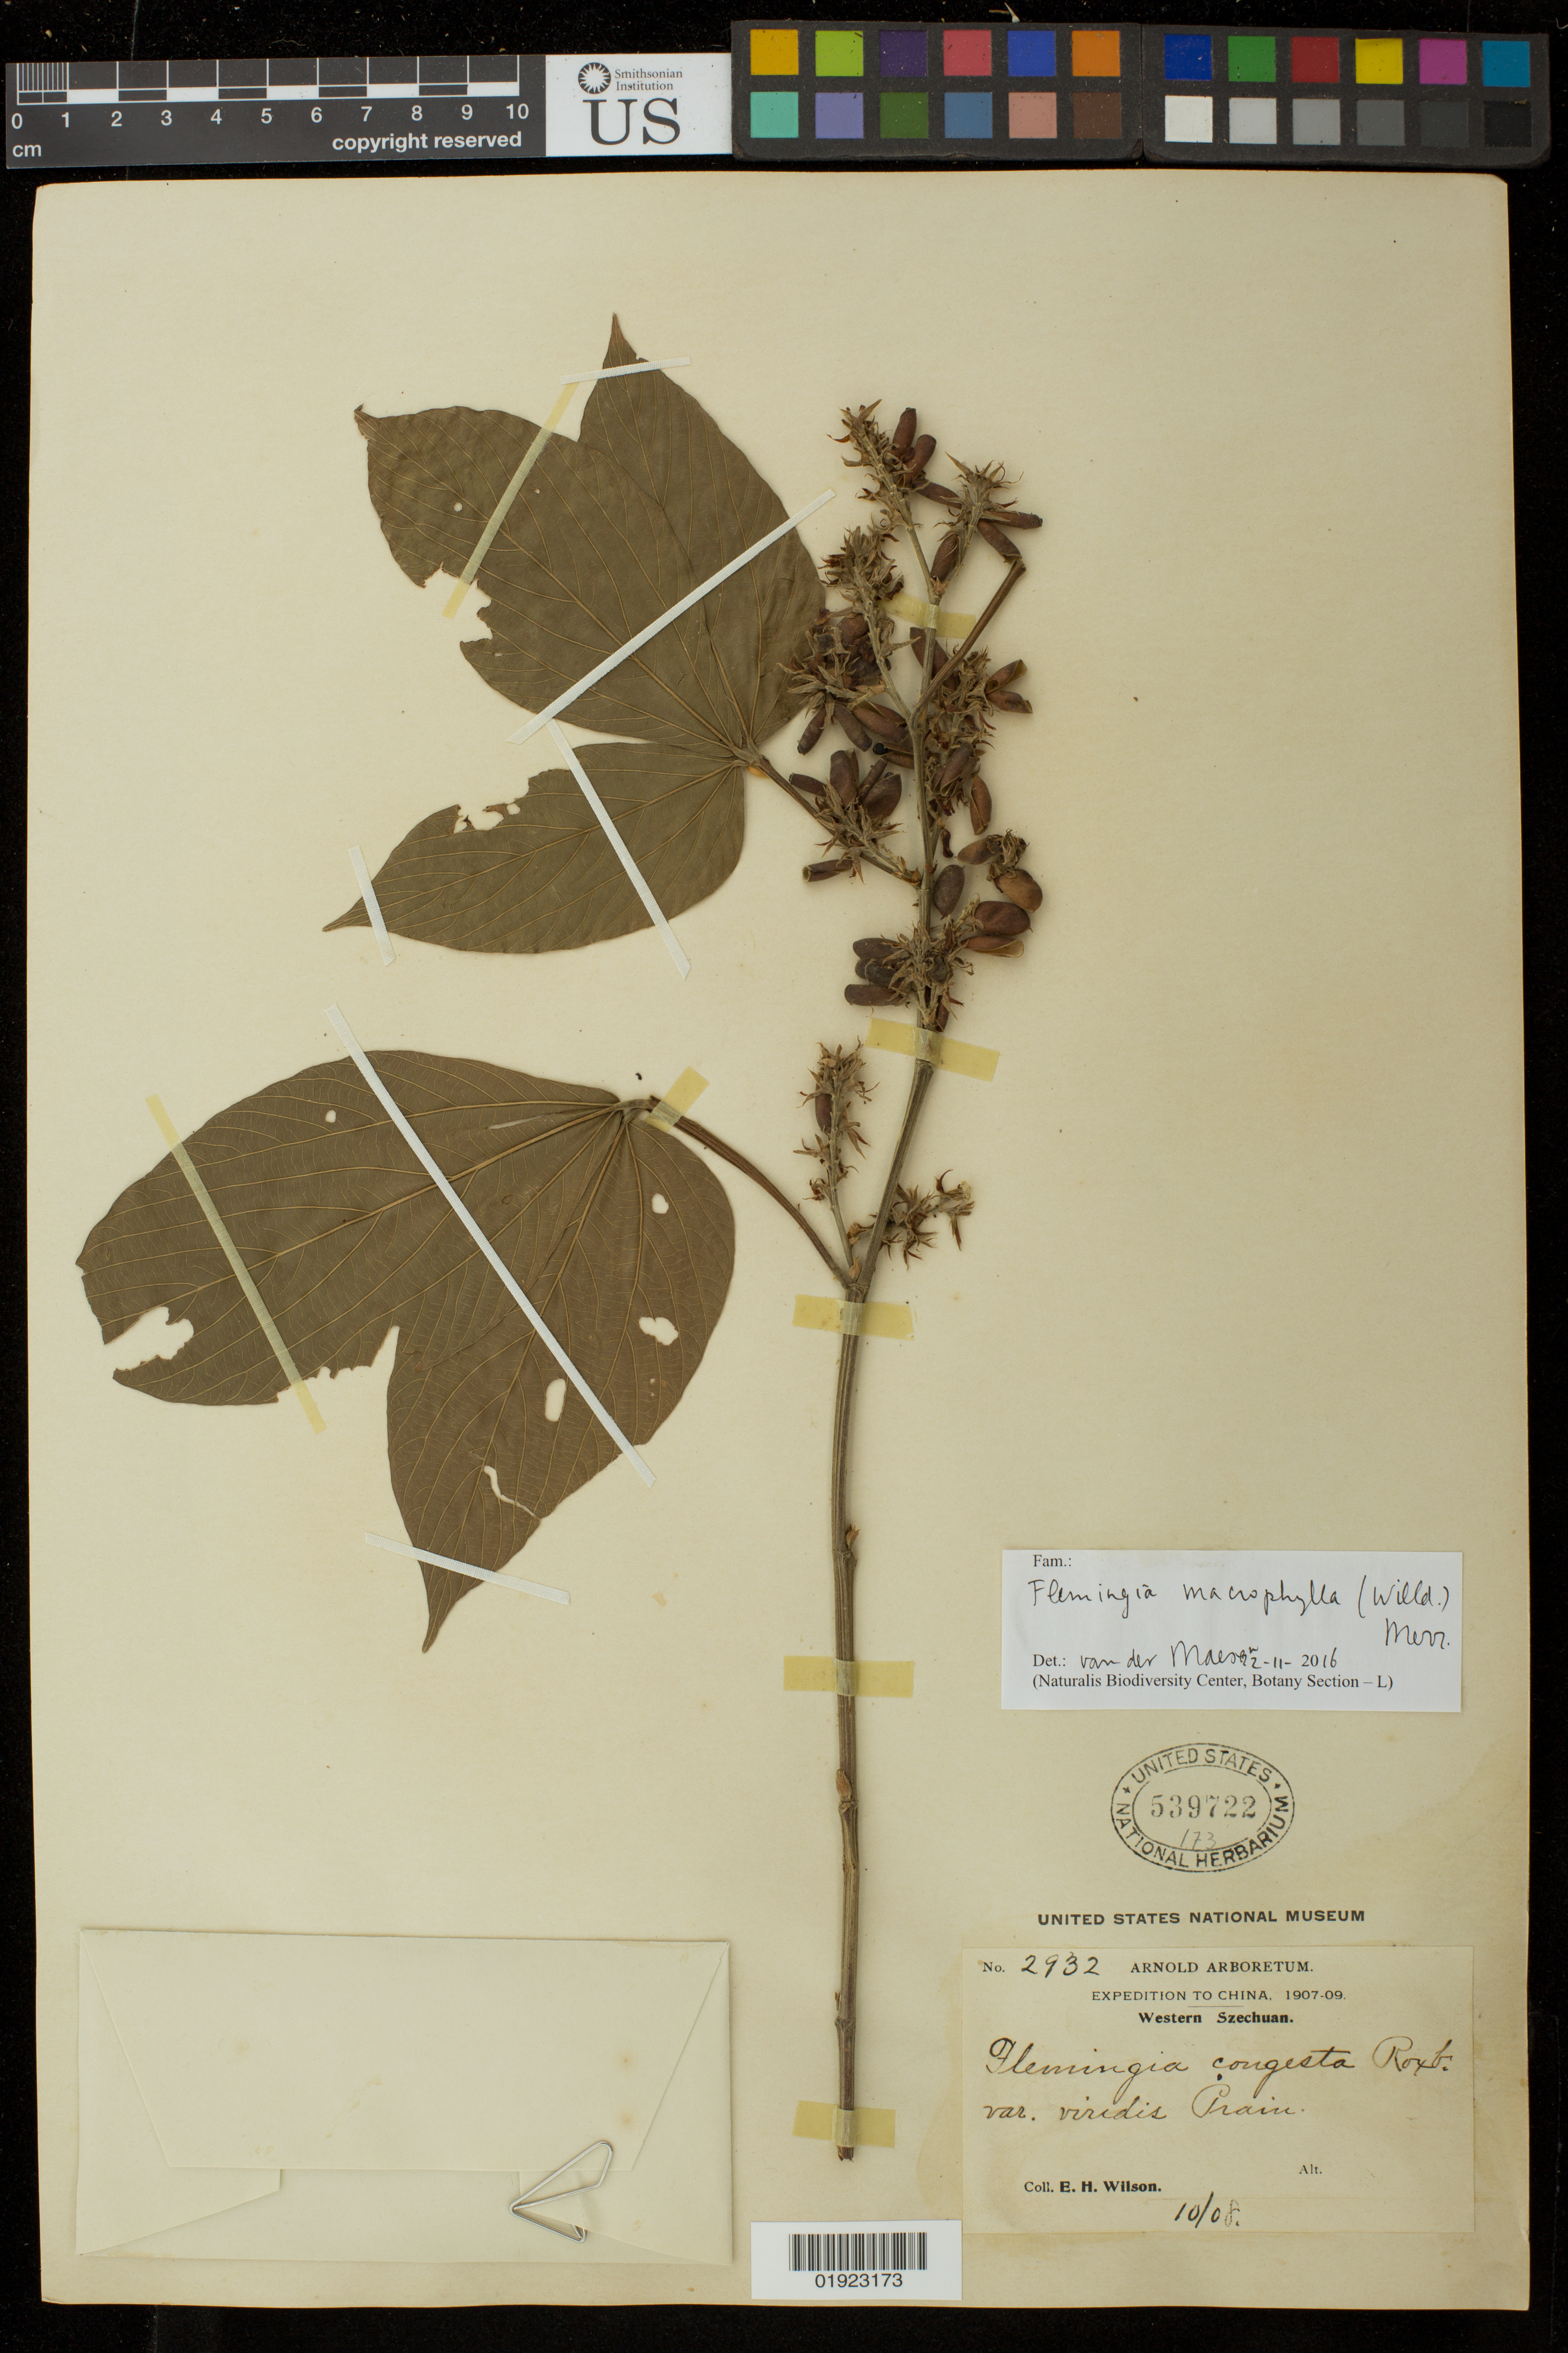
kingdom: Plantae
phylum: Tracheophyta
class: Magnoliopsida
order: Fabales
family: Fabaceae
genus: Flemingia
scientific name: Flemingia macrophylla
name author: (Willd.) Kuntze ex Merr.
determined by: van der Maesen, L.J.G.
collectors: E. Wilson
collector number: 2932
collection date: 1908-10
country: China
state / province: Sichuan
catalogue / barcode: US 539722